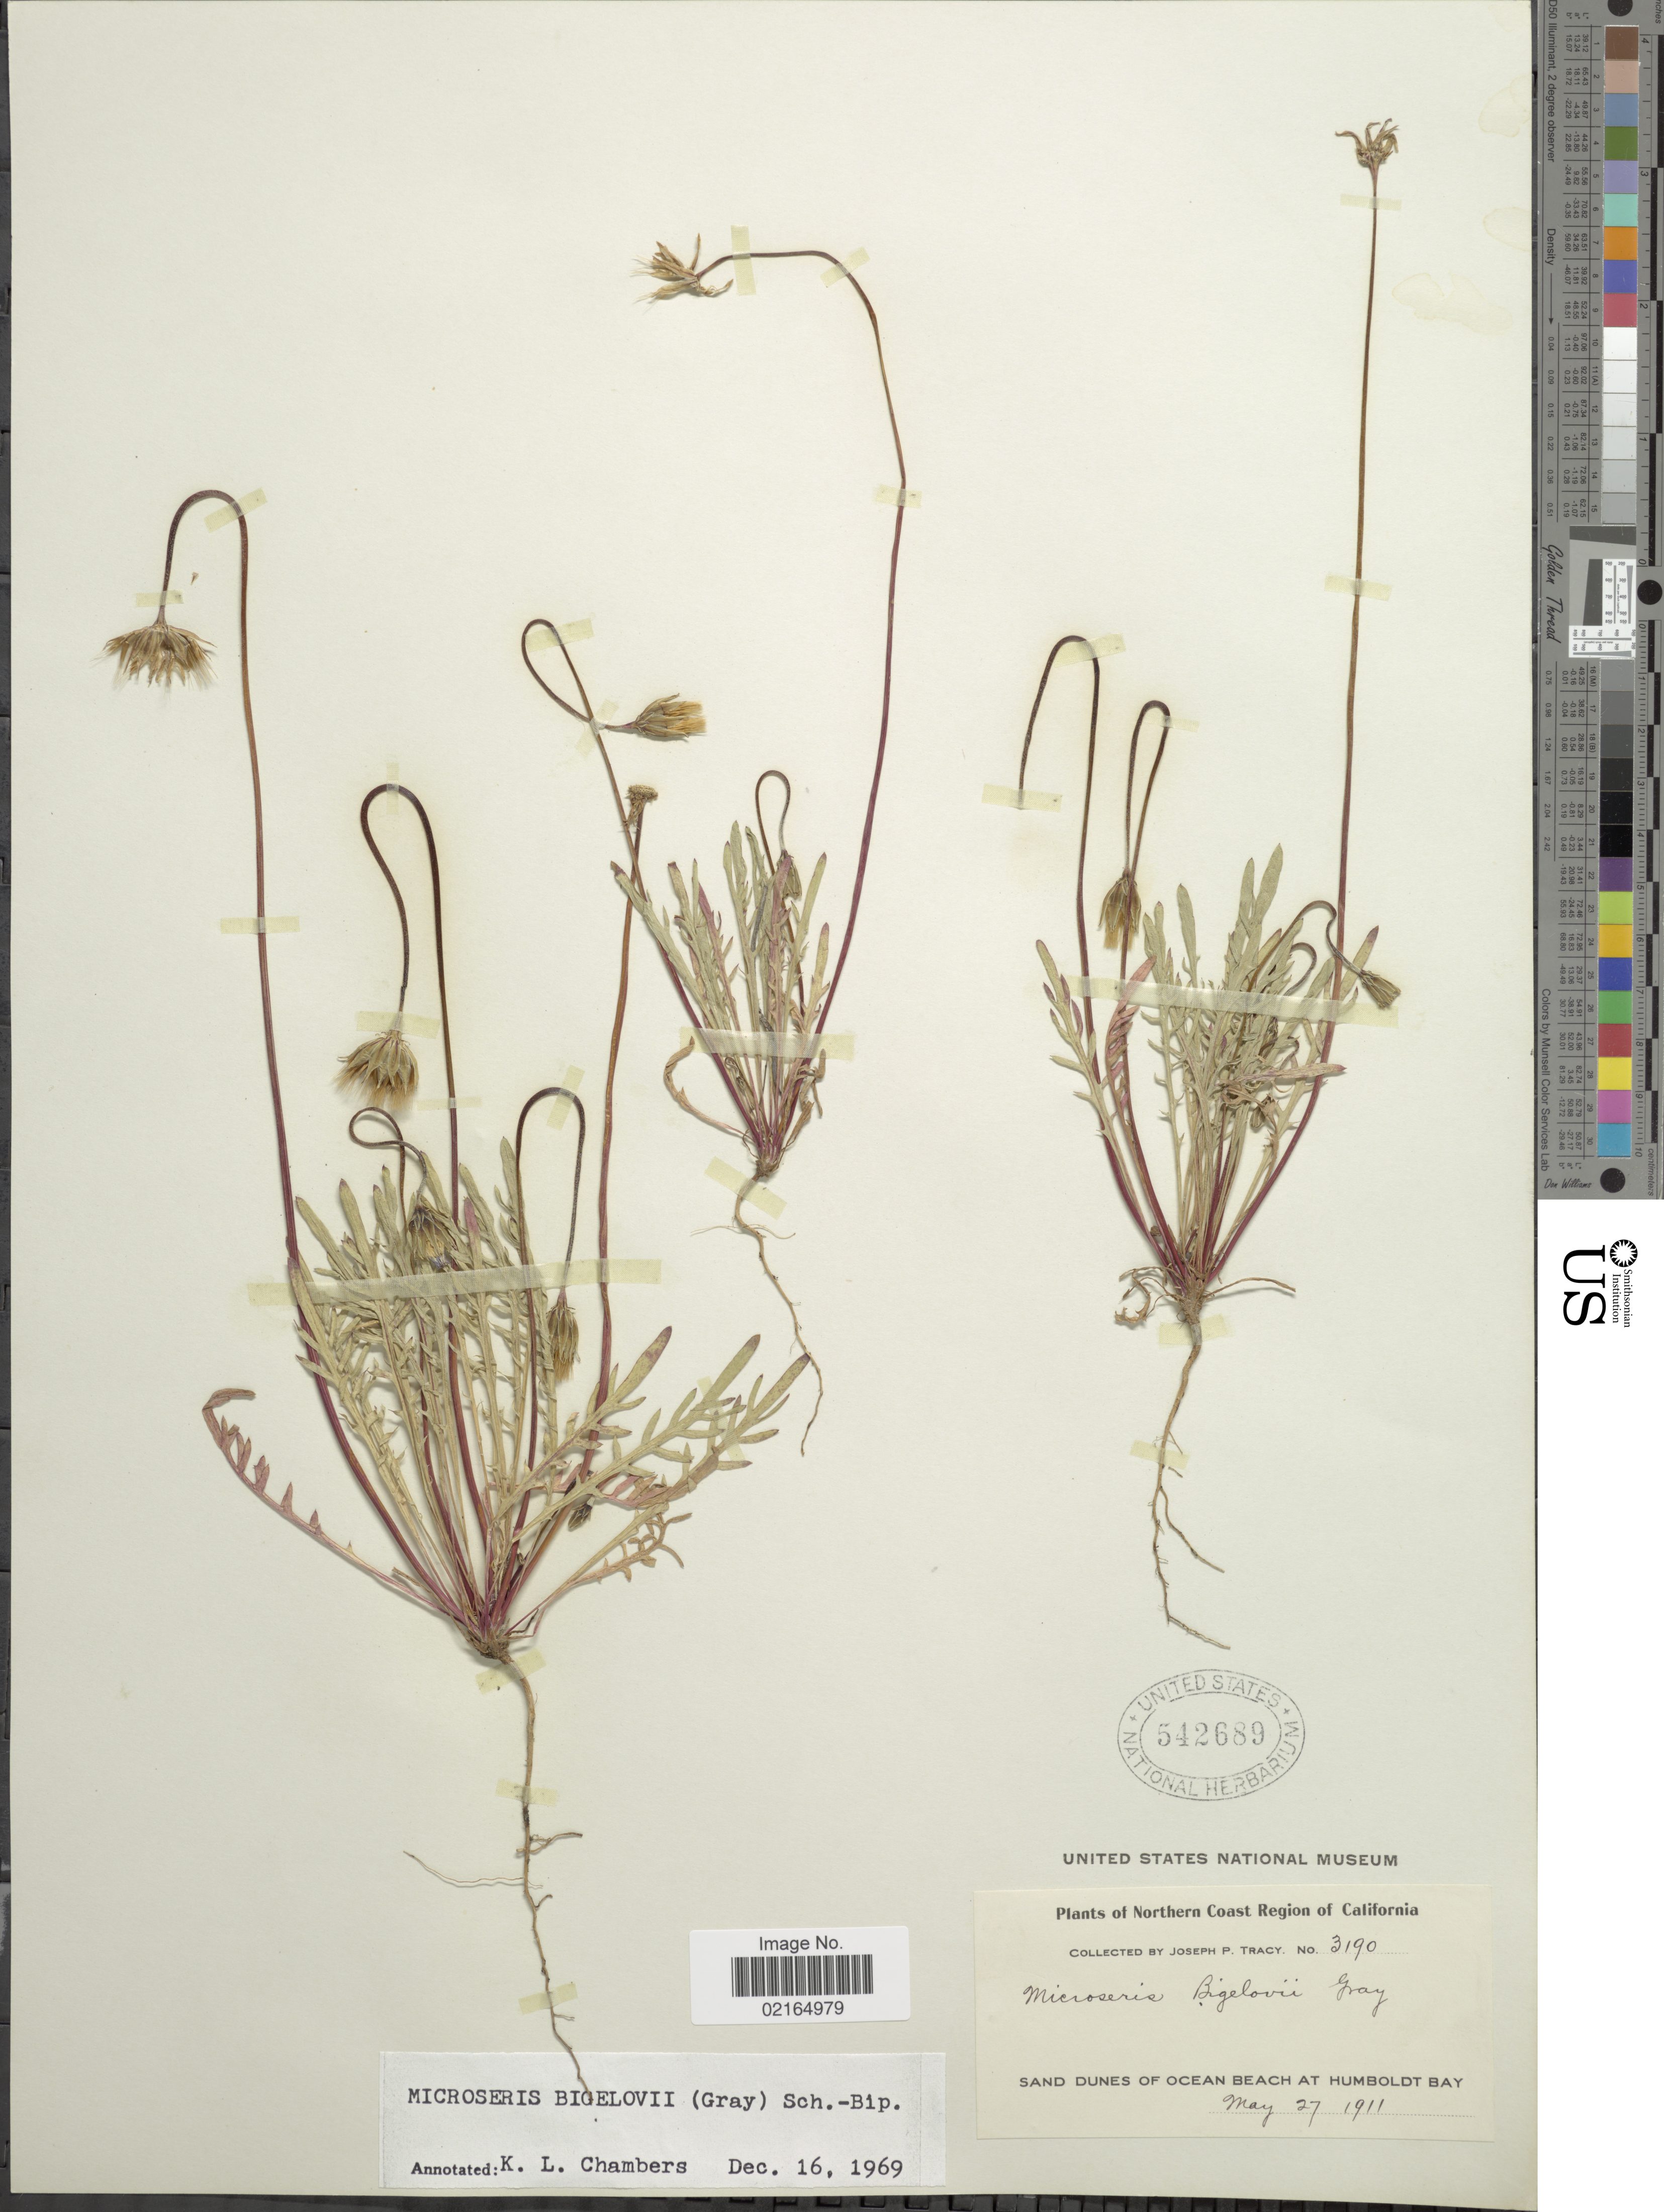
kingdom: Plantae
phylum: Tracheophyta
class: Magnoliopsida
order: Asterales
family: Asteraceae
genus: Microseris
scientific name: Microseris bigelovii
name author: (A. Gray) Sch. Bip.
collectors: J. Tracy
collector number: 3190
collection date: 1911-05-27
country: United States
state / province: California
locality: Northern Coast Region of California, San dunes of Ocean Beach at Humboldt Bay.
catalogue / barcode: US 542689